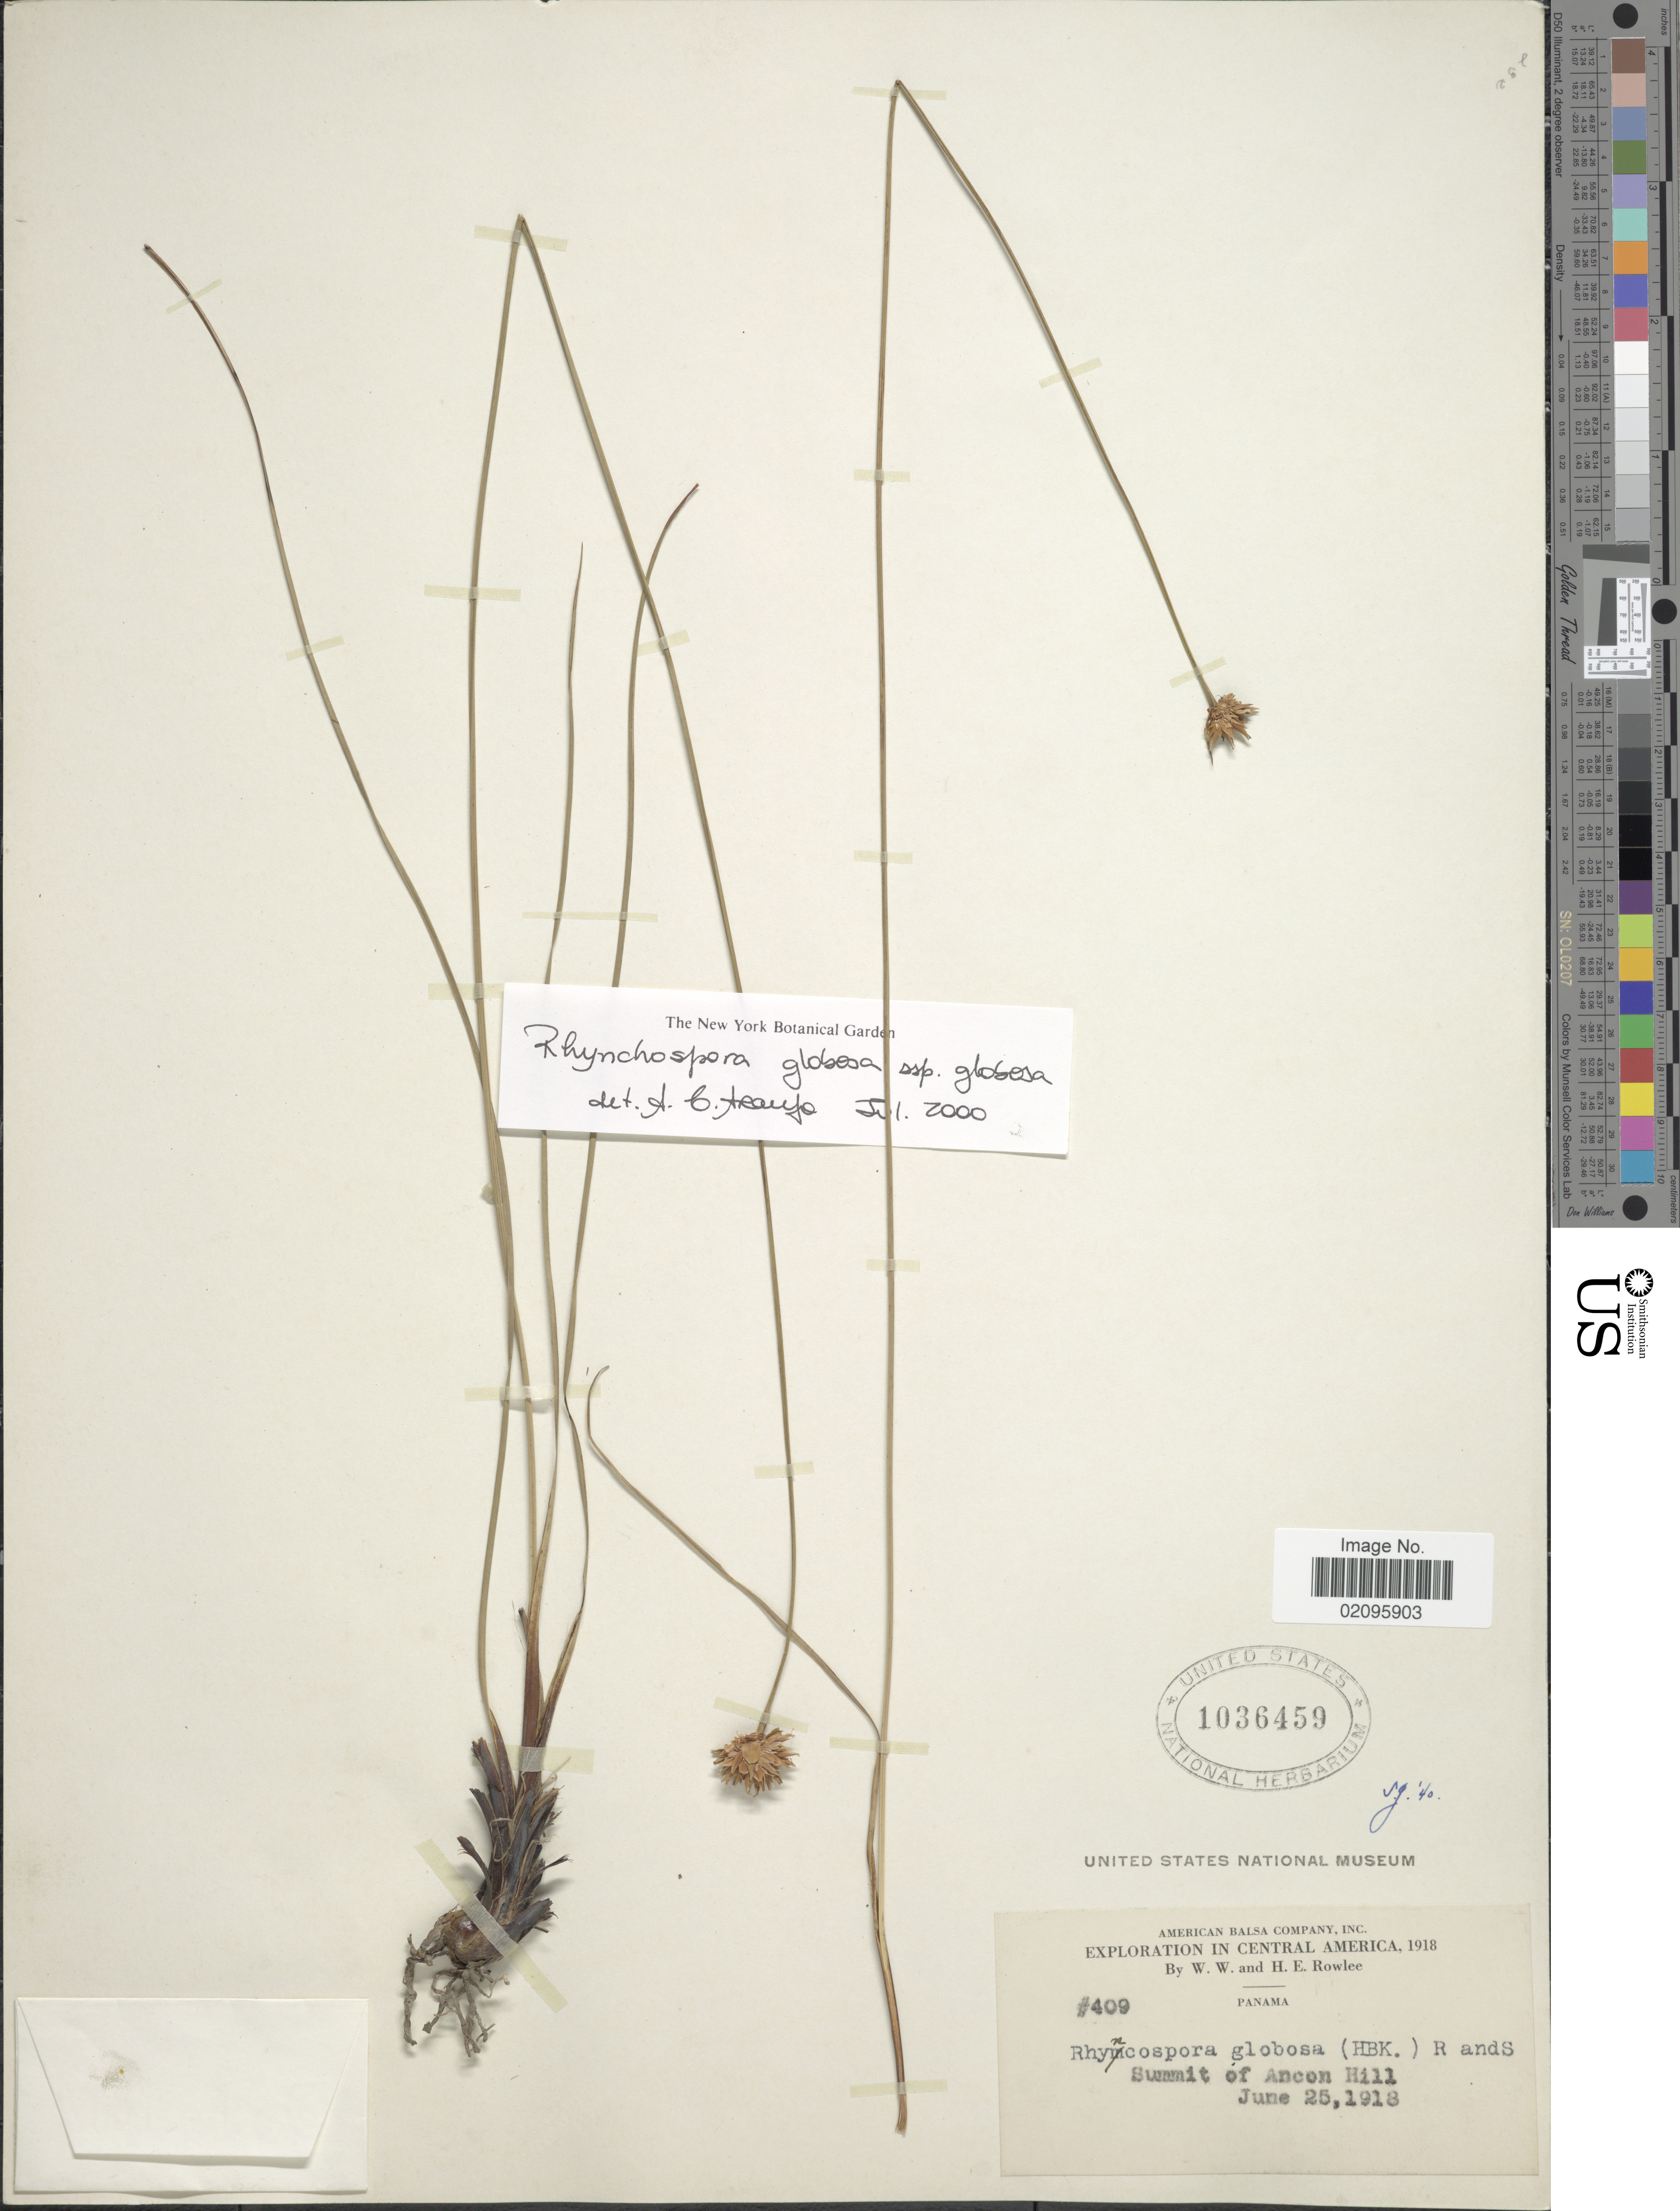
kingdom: Plantae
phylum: Tracheophyta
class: Liliopsida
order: Poales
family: Cyperaceae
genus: Rhynchospora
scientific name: Rhynchospora globosa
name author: (Kunth) Roem. & Schult.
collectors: W. W. Rowlee & H. E. Rowlee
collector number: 409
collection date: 1918-06-25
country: Panama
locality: Summt of Ancon Hill.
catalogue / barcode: US 1036459